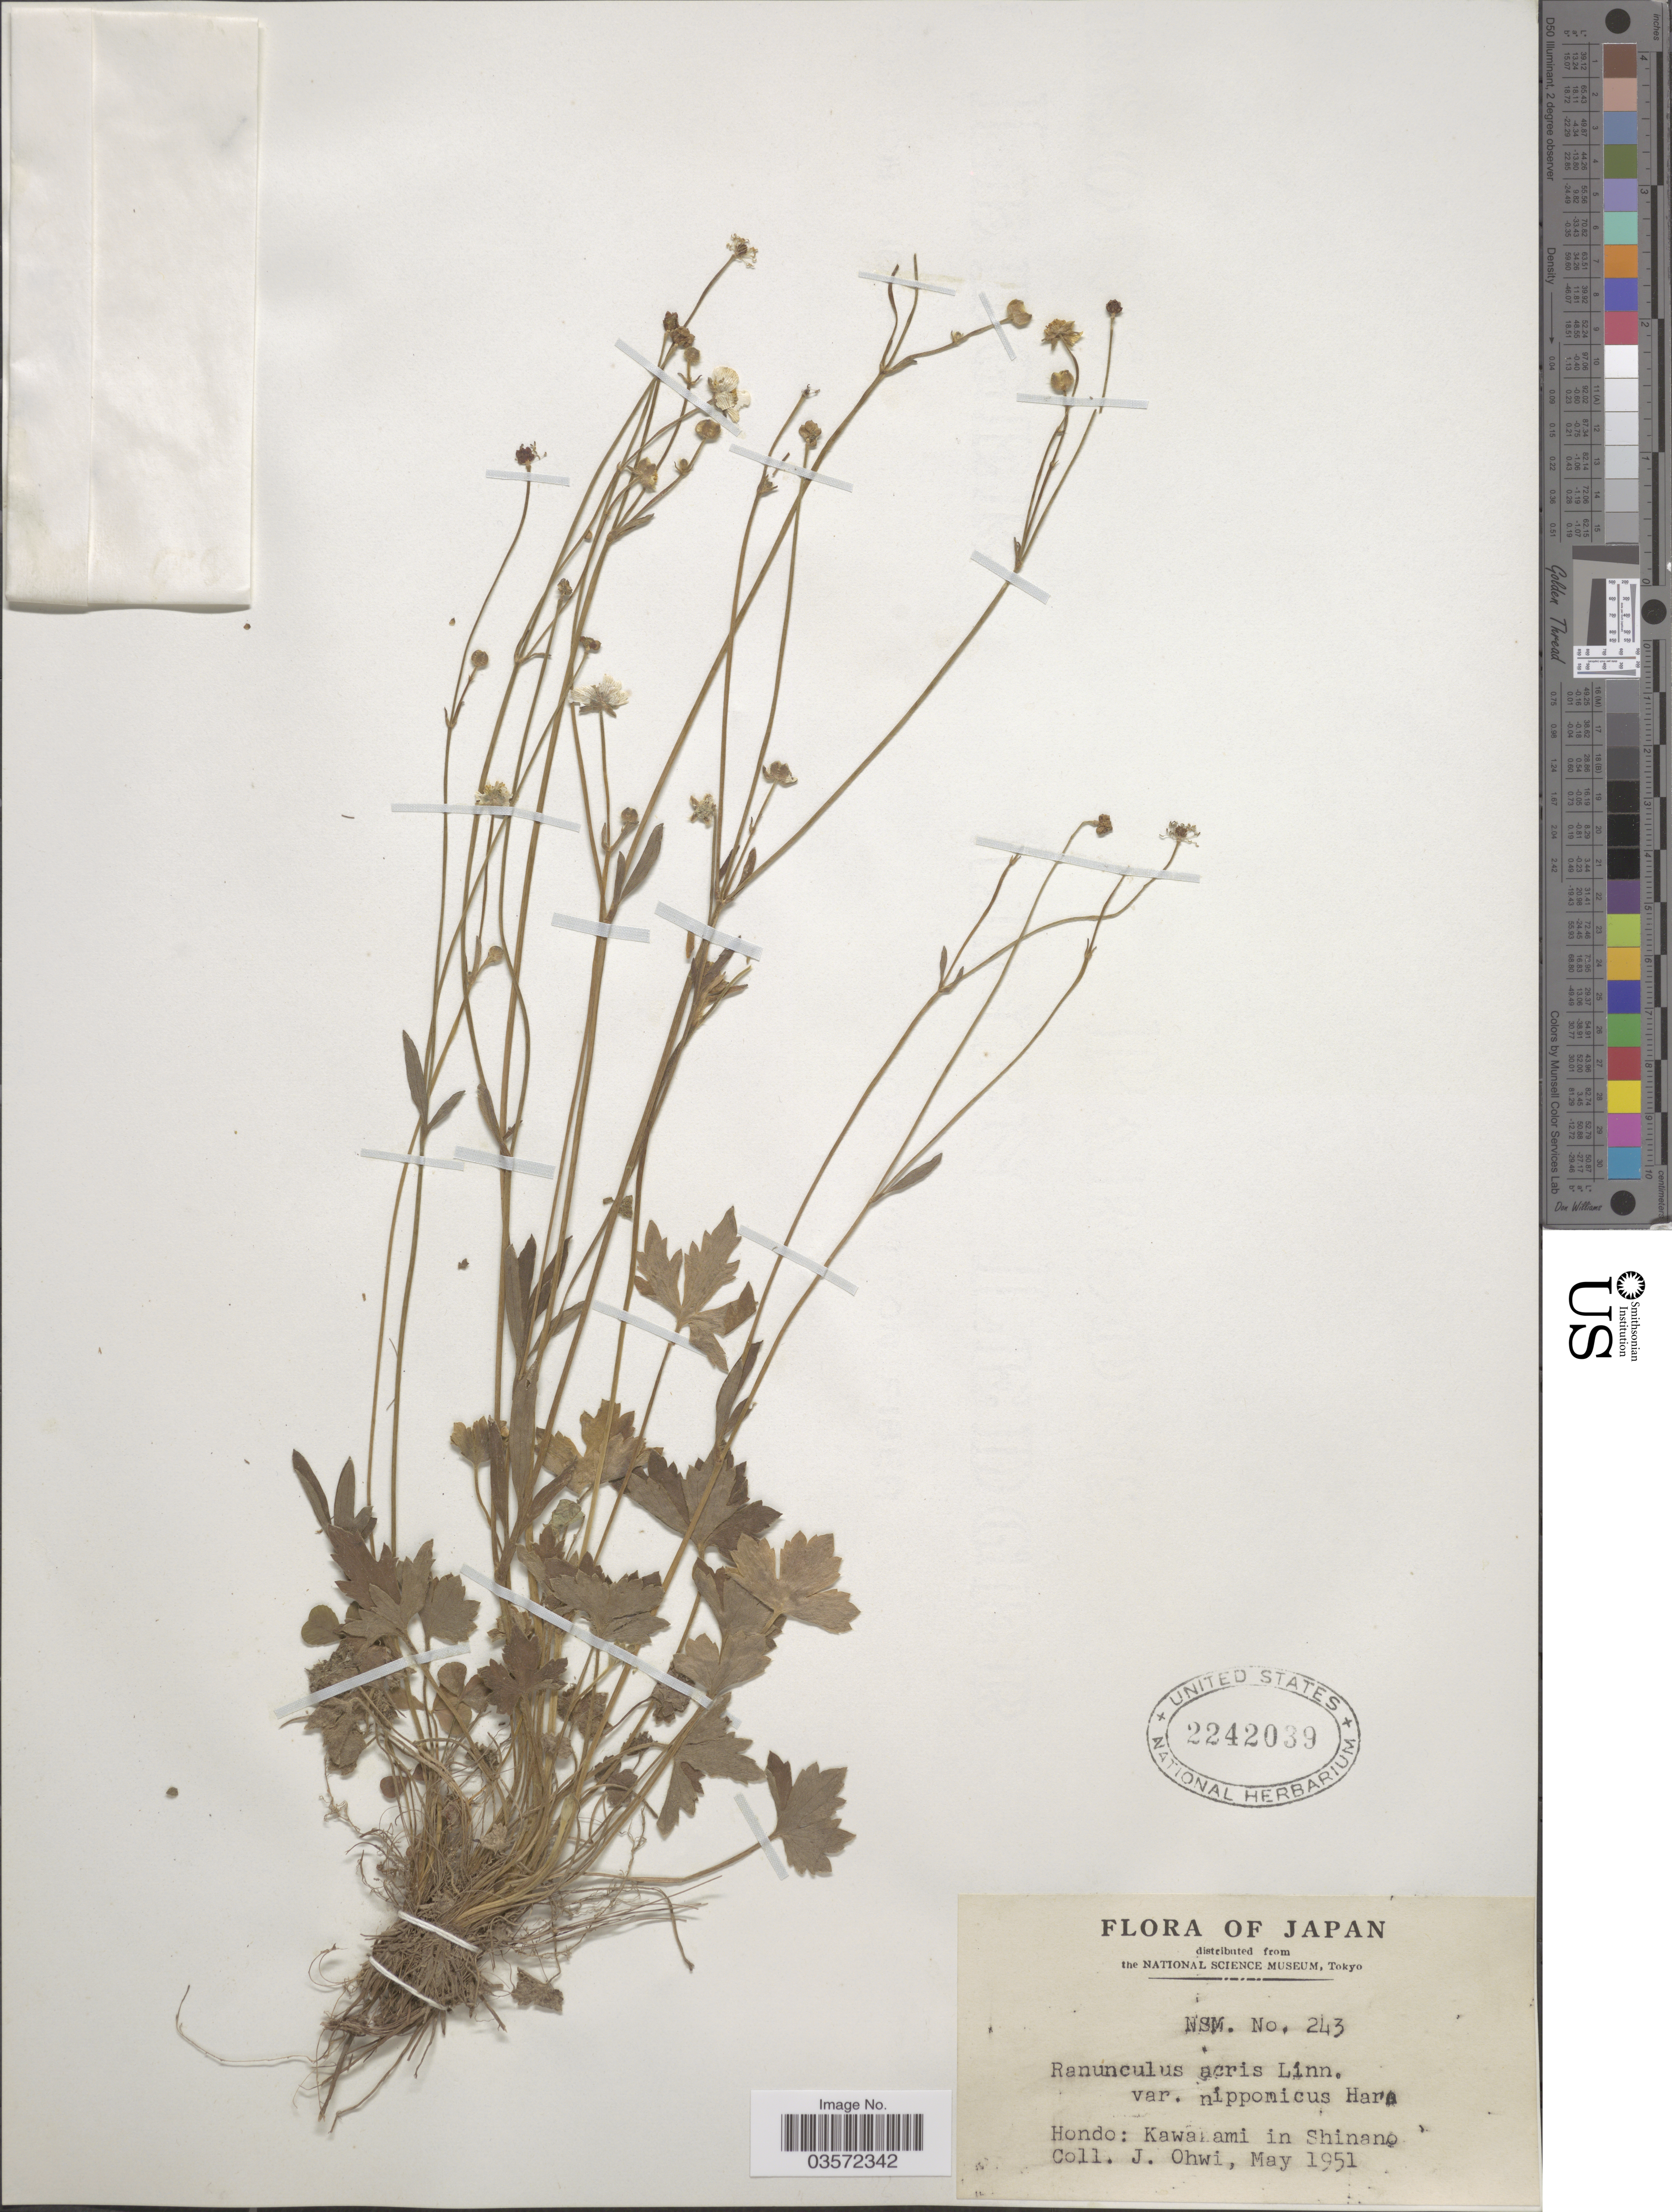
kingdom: Plantae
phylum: Tracheophyta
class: Magnoliopsida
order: Ranunculales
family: Ranunculaceae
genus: Ranunculus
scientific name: Ranunculus acris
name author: L.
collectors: J. Ohwi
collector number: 243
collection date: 1951-05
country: Japan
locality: Hondo: Kawakami in Shinano.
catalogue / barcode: US 2242039